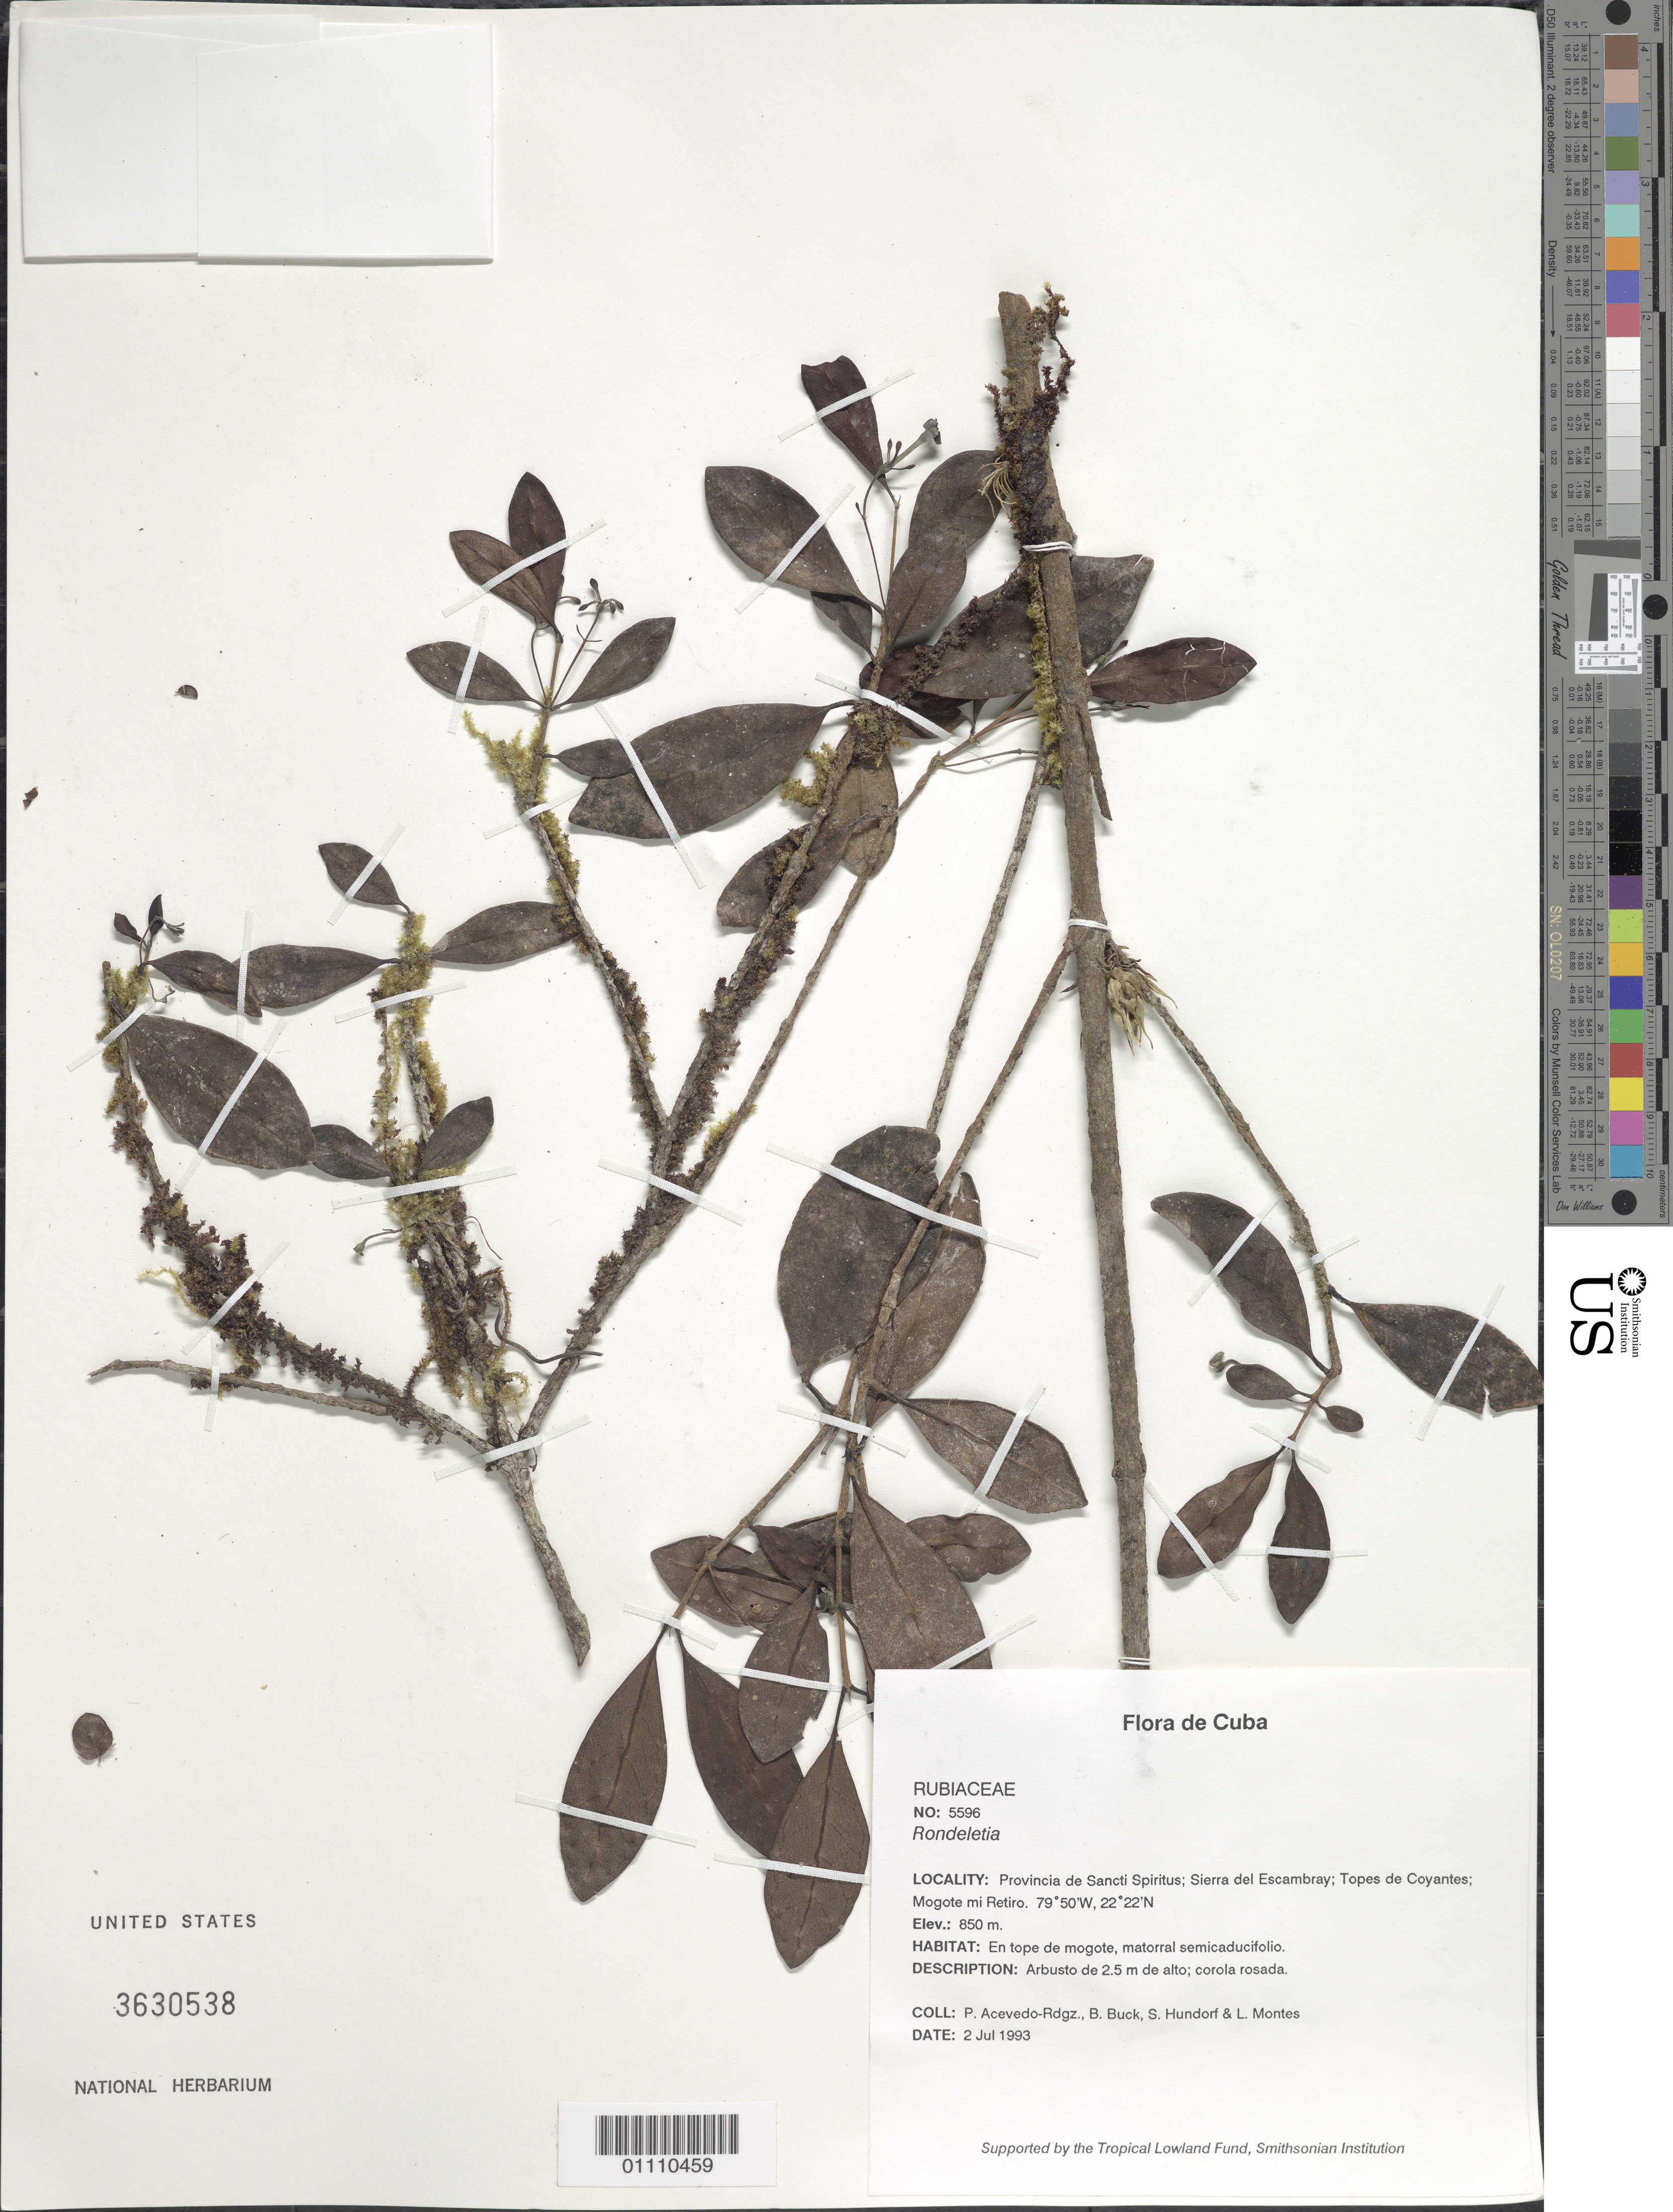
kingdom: Plantae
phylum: Tracheophyta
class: Magnoliopsida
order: Gentianales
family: Rubiaceae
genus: Rondeletia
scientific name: Rondeletia sp.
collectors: P. Acevedo-Rodr., B. Buck, S. Hundorf & L. Montes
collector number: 5596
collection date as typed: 02 Jul 1993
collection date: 1993-07-02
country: Cuba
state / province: Sancti Spiritus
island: Cuba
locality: Sierra del Escambray; Topes de Coyantes; Mogote mi Retiro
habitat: En tope de mogote, matorral semicaducifolio.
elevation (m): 850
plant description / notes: US, K, MO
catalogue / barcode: US 3630538